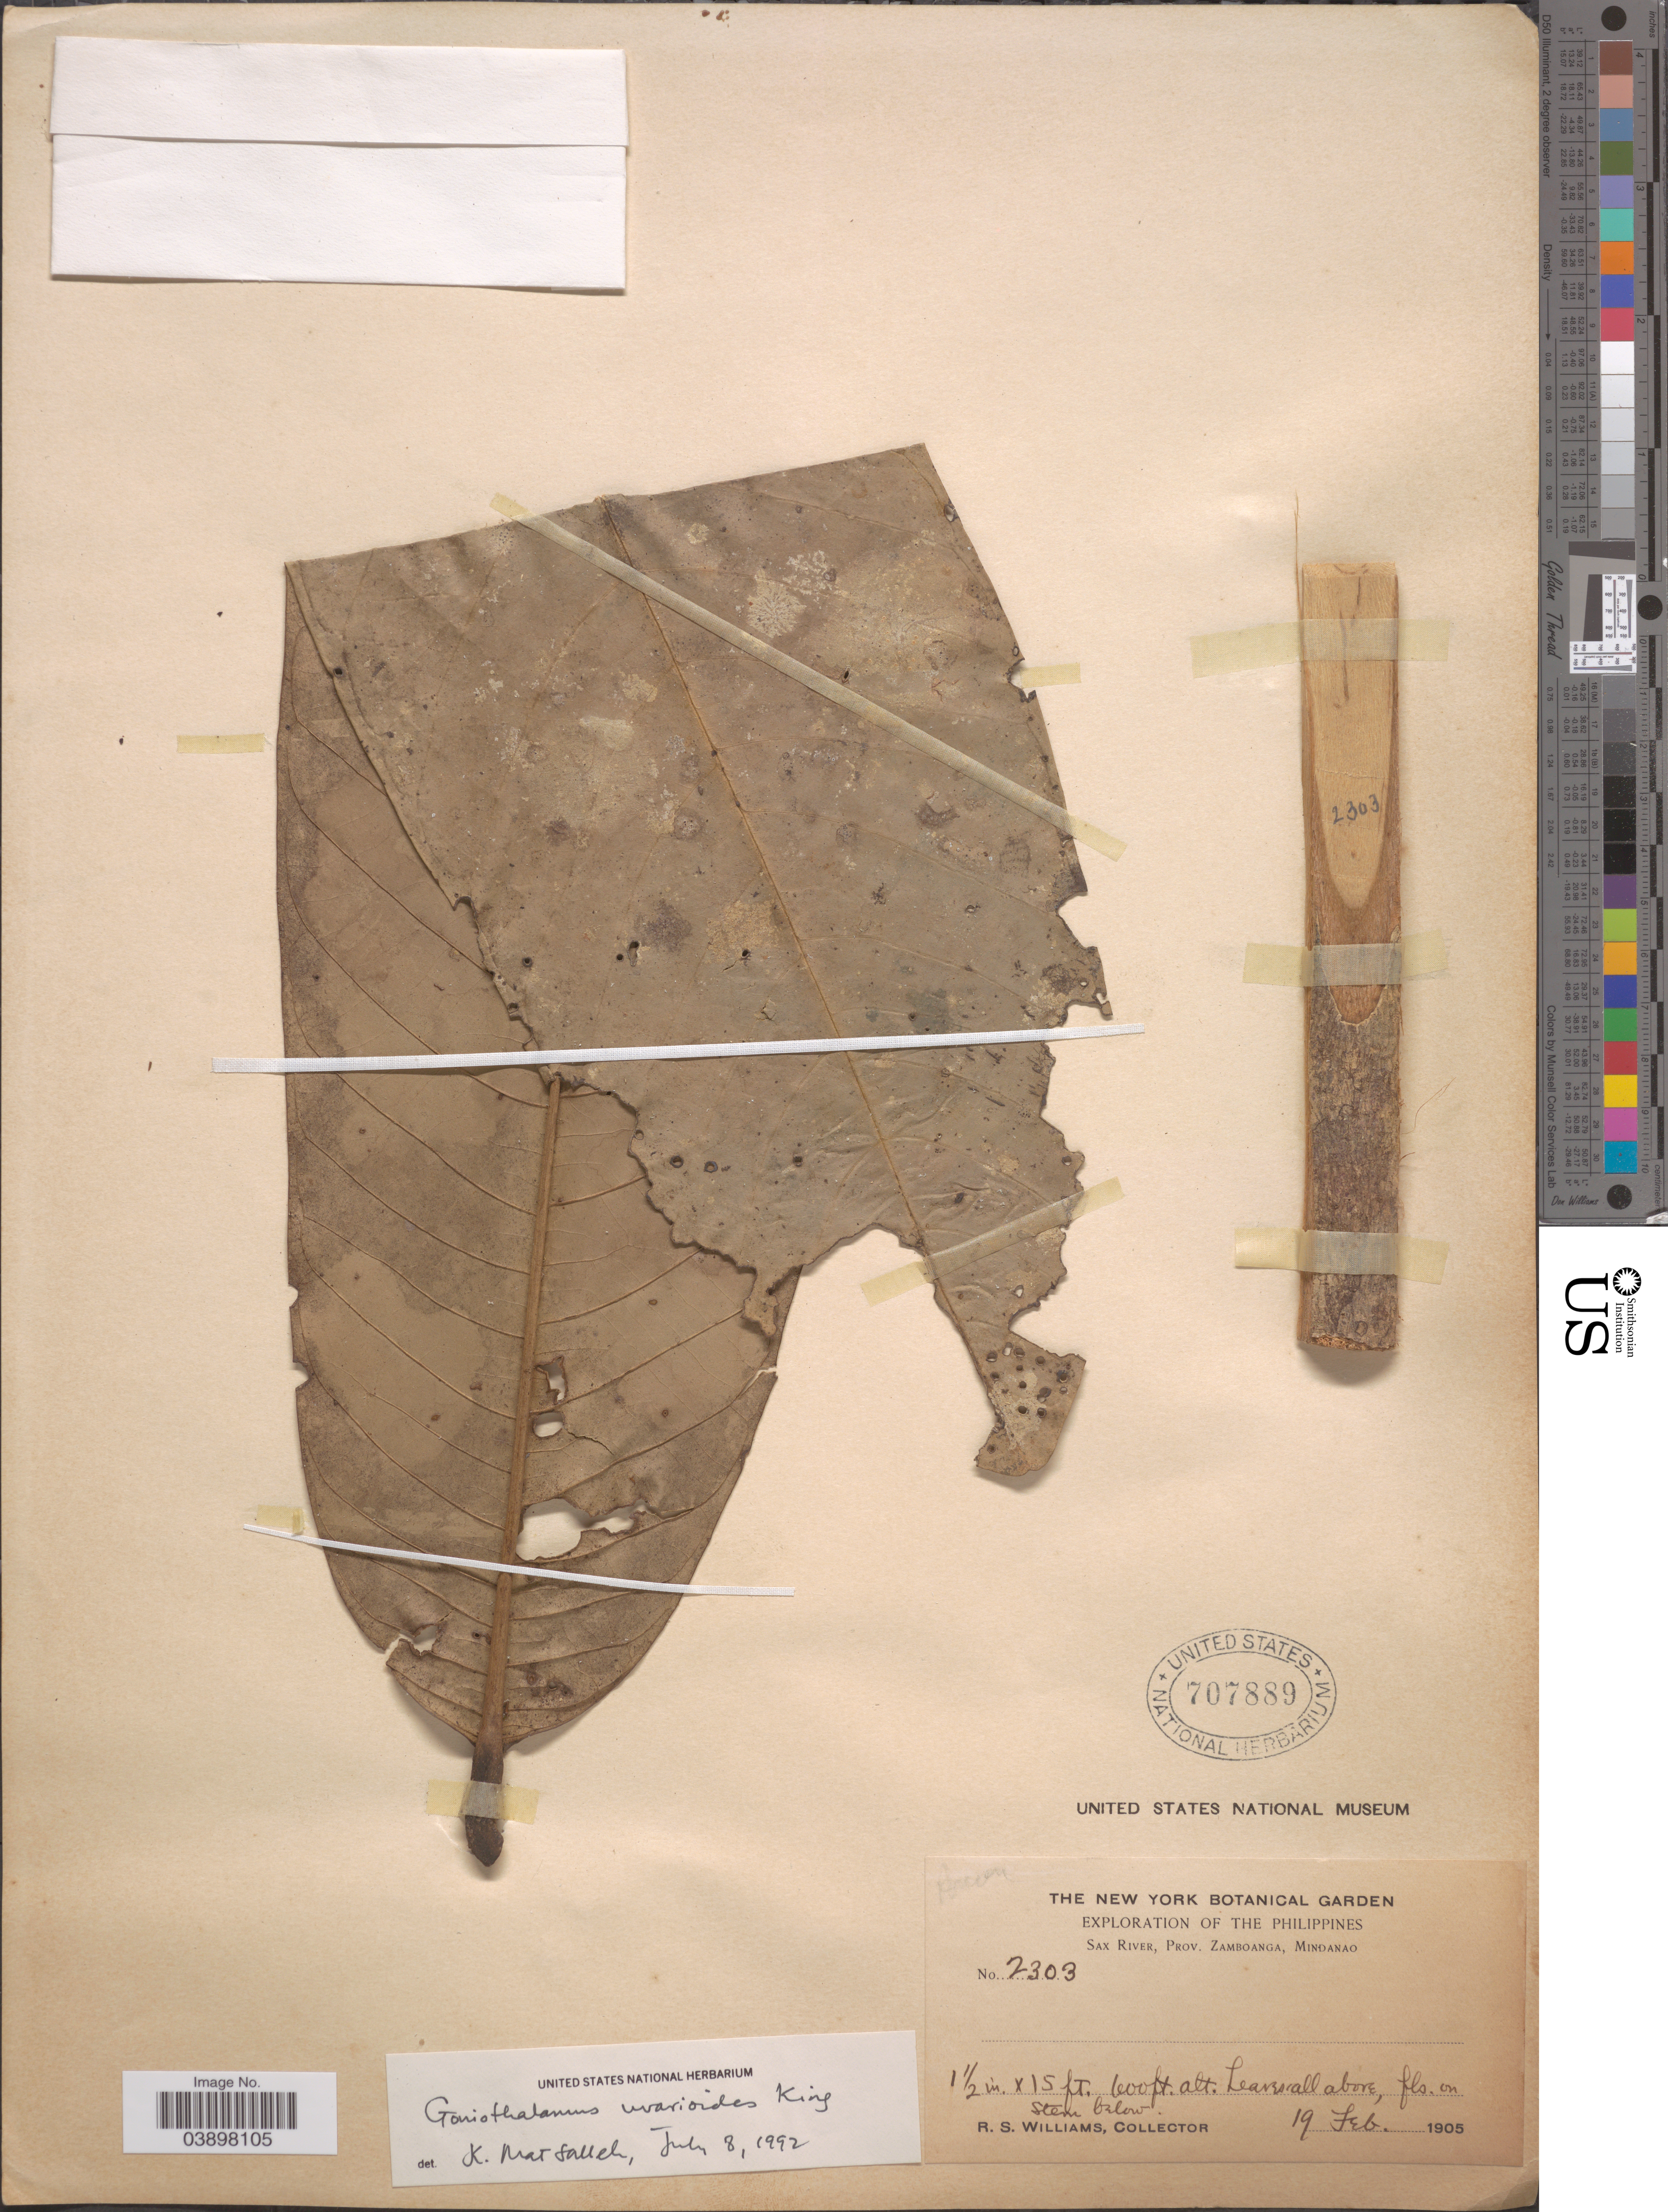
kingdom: Plantae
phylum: Tracheophyta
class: Magnoliopsida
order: Magnoliales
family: Annonaceae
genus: Goniothalamus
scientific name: Goniothalamus uvarioides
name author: King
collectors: R. S. Williams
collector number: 2303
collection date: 1905-02-19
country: Philippines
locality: Sax River, Prov. Zamboanga, Mindanao.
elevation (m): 183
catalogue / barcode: US 707889